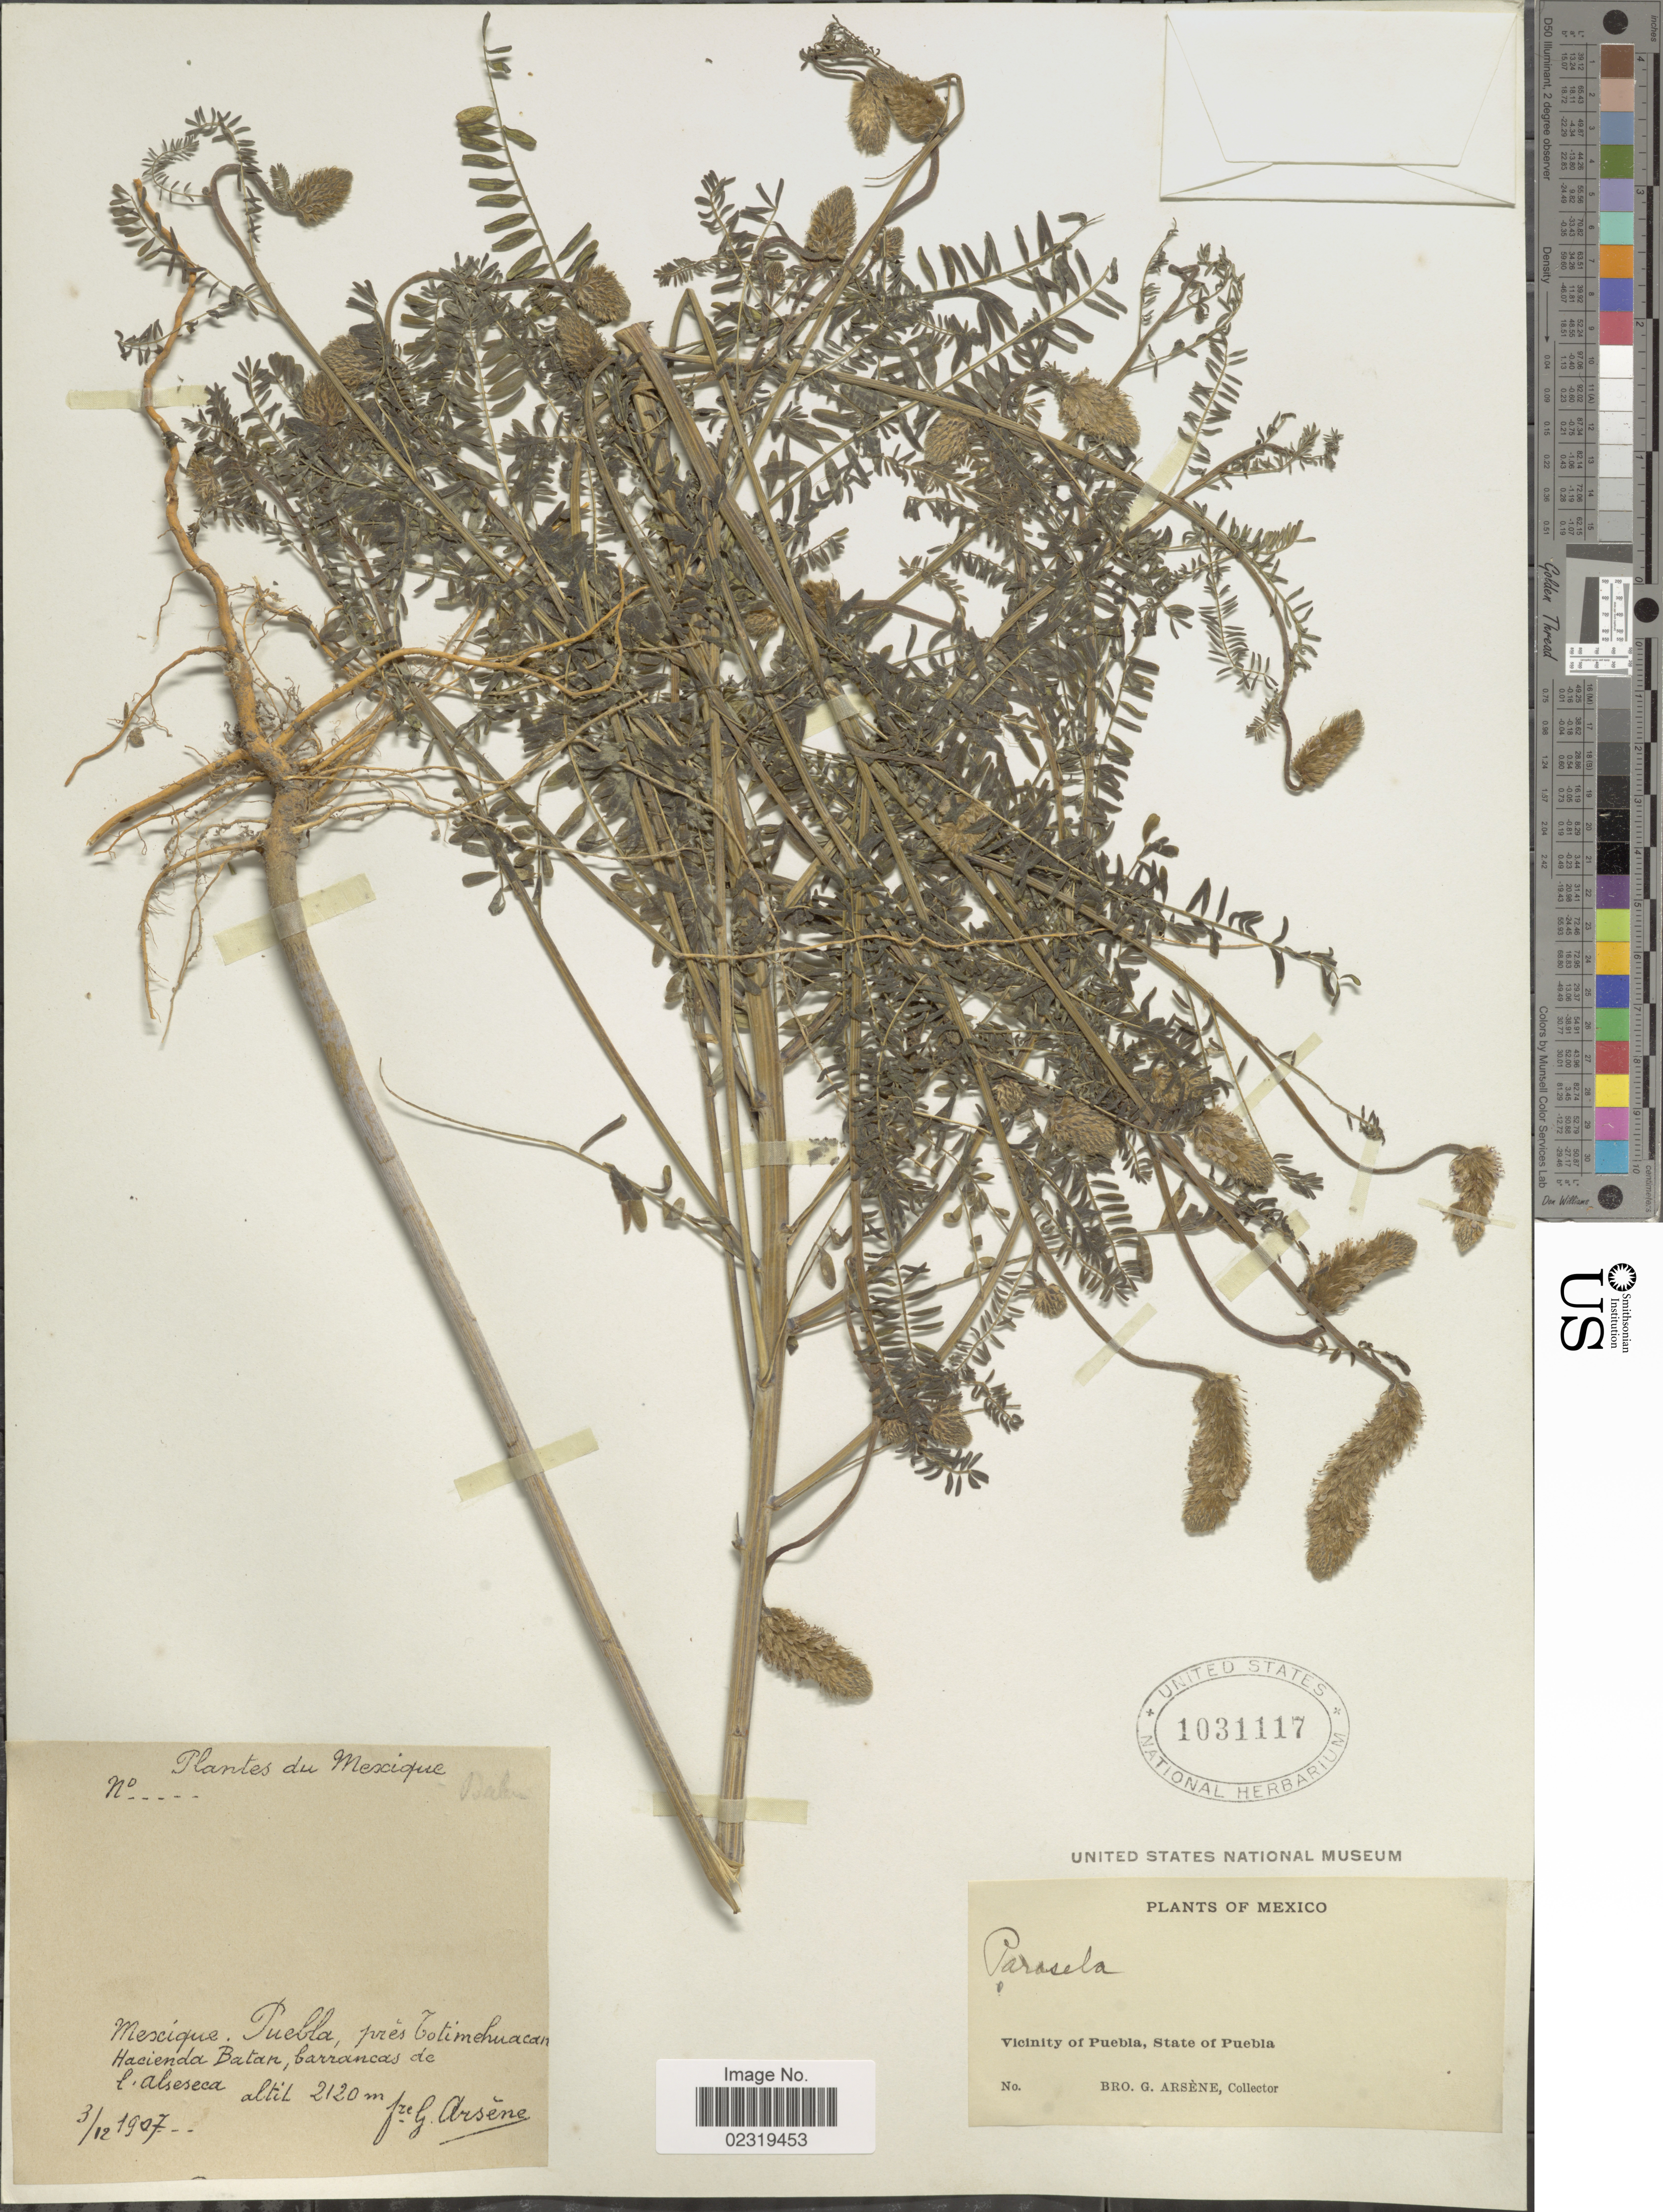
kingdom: Plantae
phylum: Tracheophyta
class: Magnoliopsida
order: Fabales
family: Fabaceae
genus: Dalea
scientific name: Dalea leporina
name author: (Aiton) Bullock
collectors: Bro. G. Arsène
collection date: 1907-12-03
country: Mexico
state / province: Puebla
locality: Puebla, prés Cotinhuacan, Hacienda Batan, barrancas de l'Alseseca, Vicinity of Puebla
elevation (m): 2120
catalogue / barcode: US 1031117